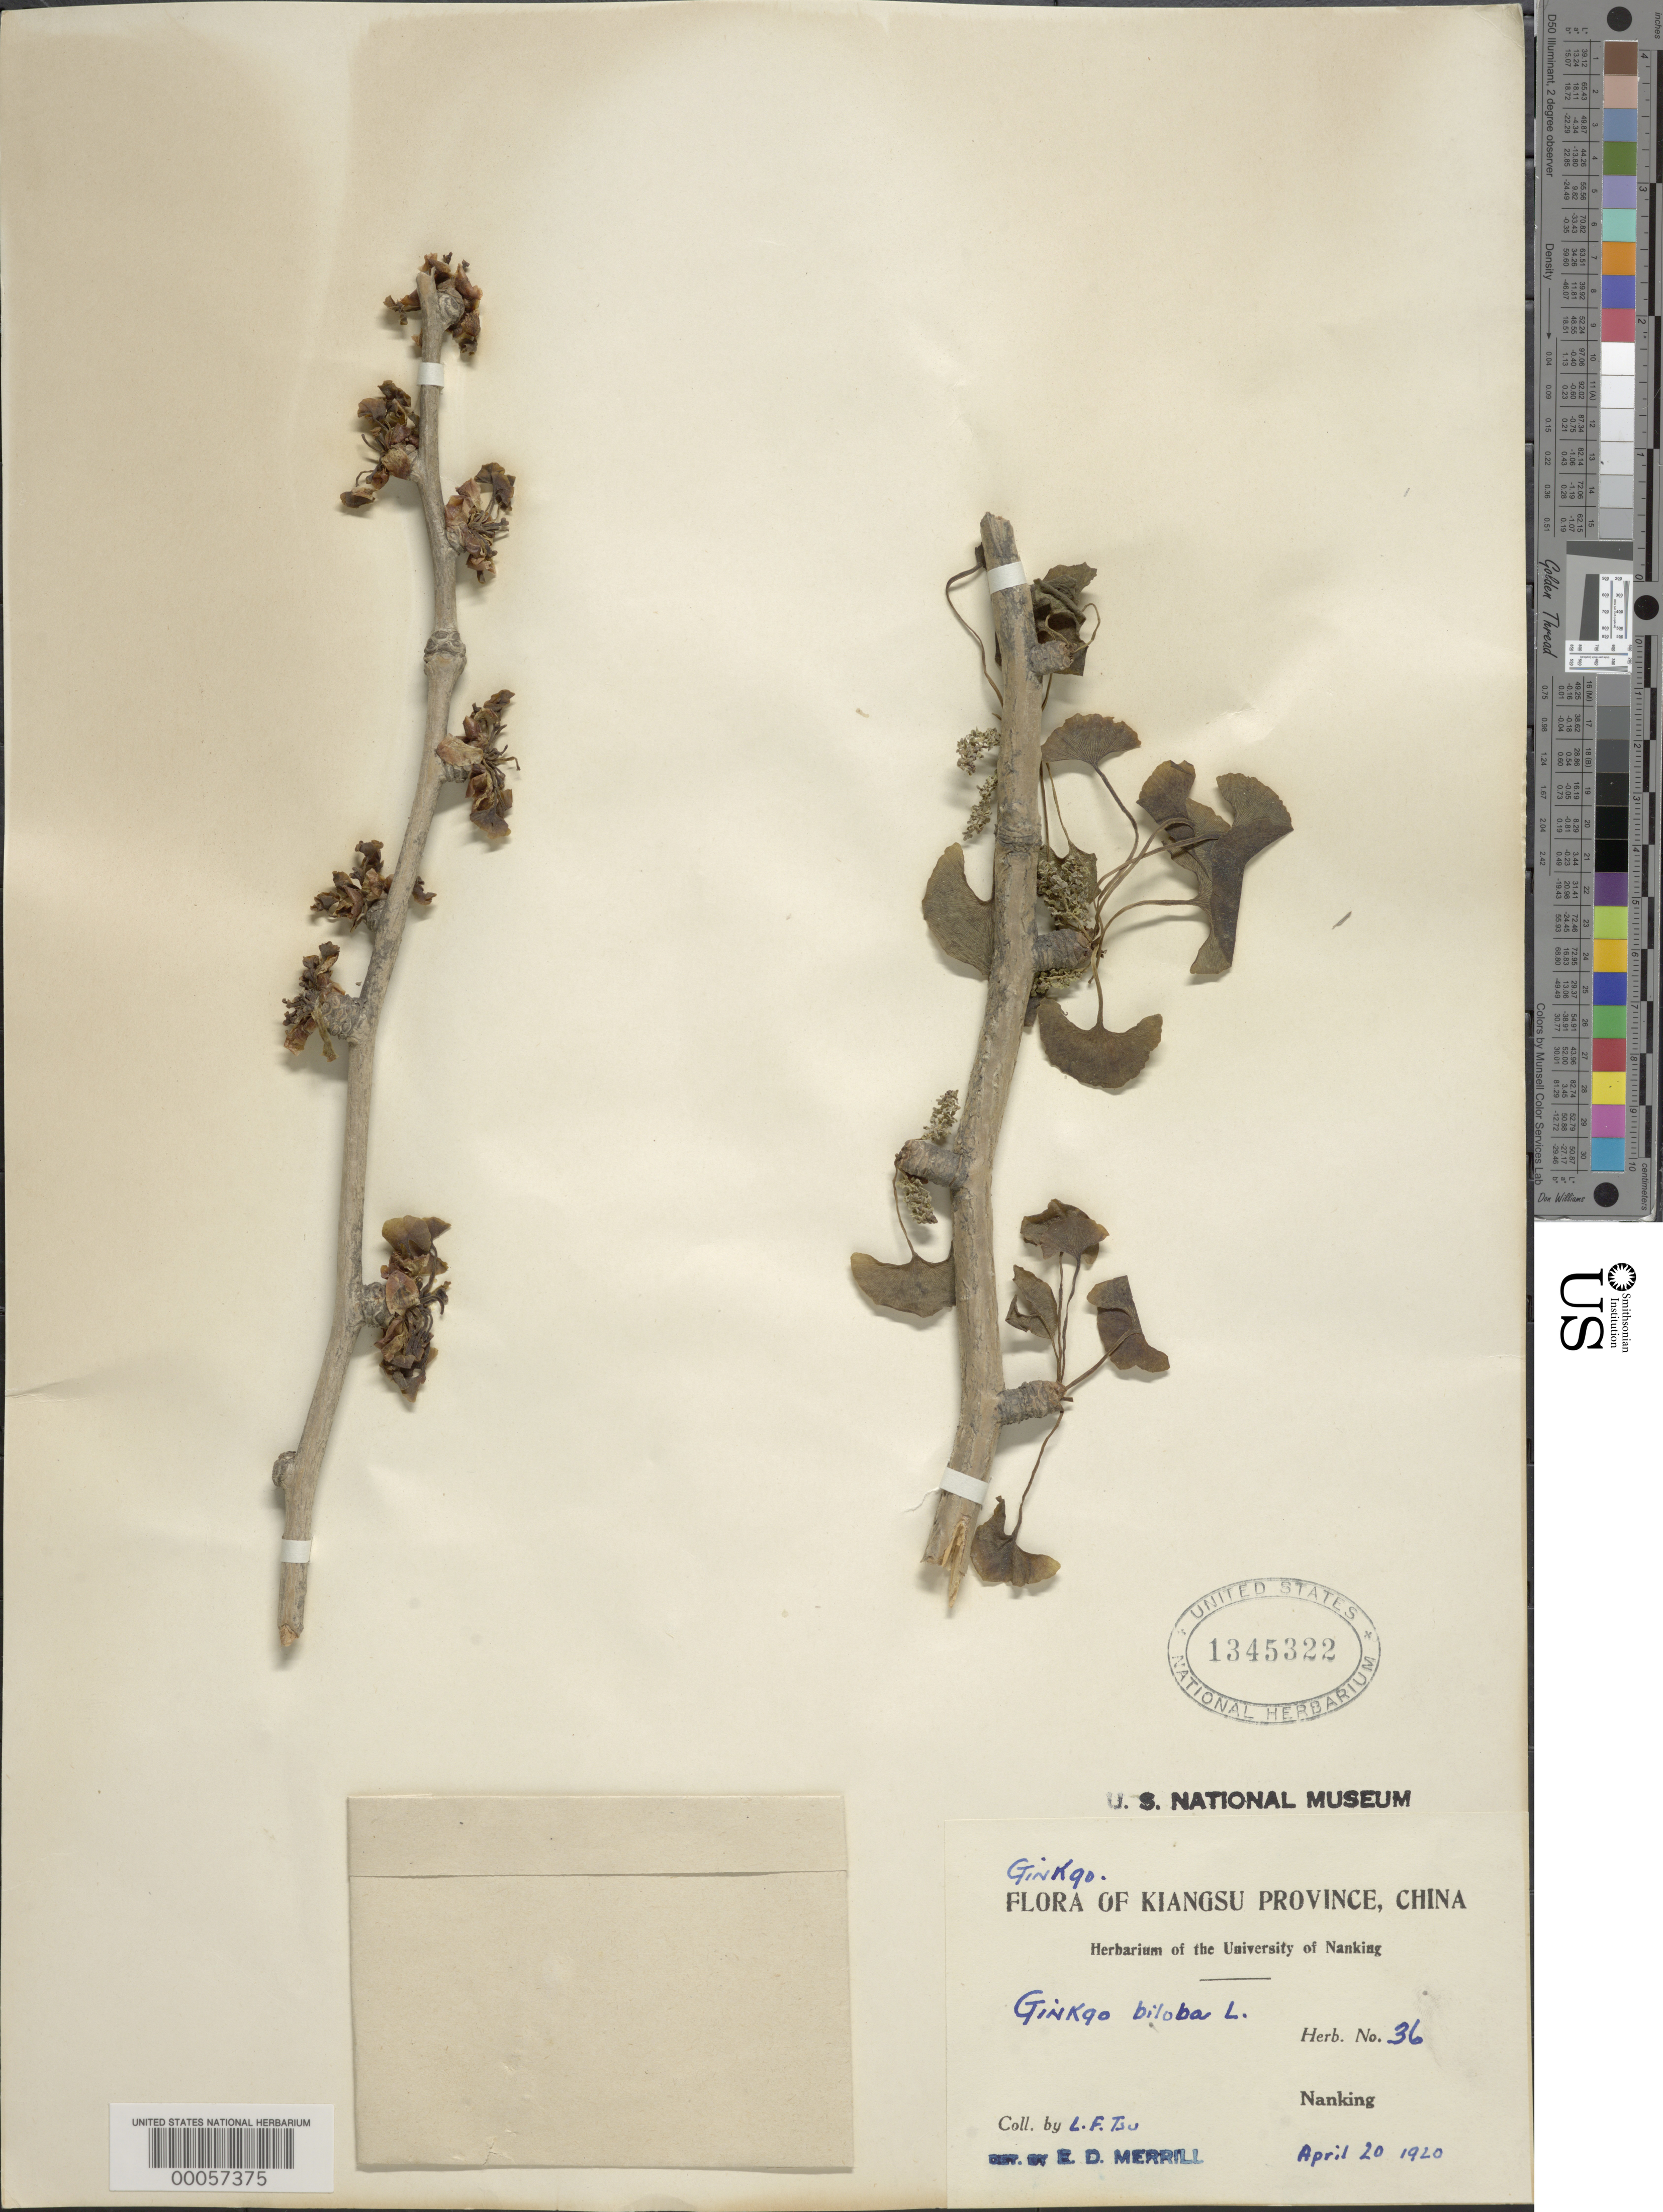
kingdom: Plantae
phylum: Tracheophyta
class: Ginkgoopsida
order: Ginkgoales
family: Ginkgoaceae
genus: Ginkgo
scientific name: Ginkgo biloba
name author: L.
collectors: L. Tsu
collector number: Herb. No. 36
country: China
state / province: Jiangsu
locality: Nanking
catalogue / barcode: US 1345322